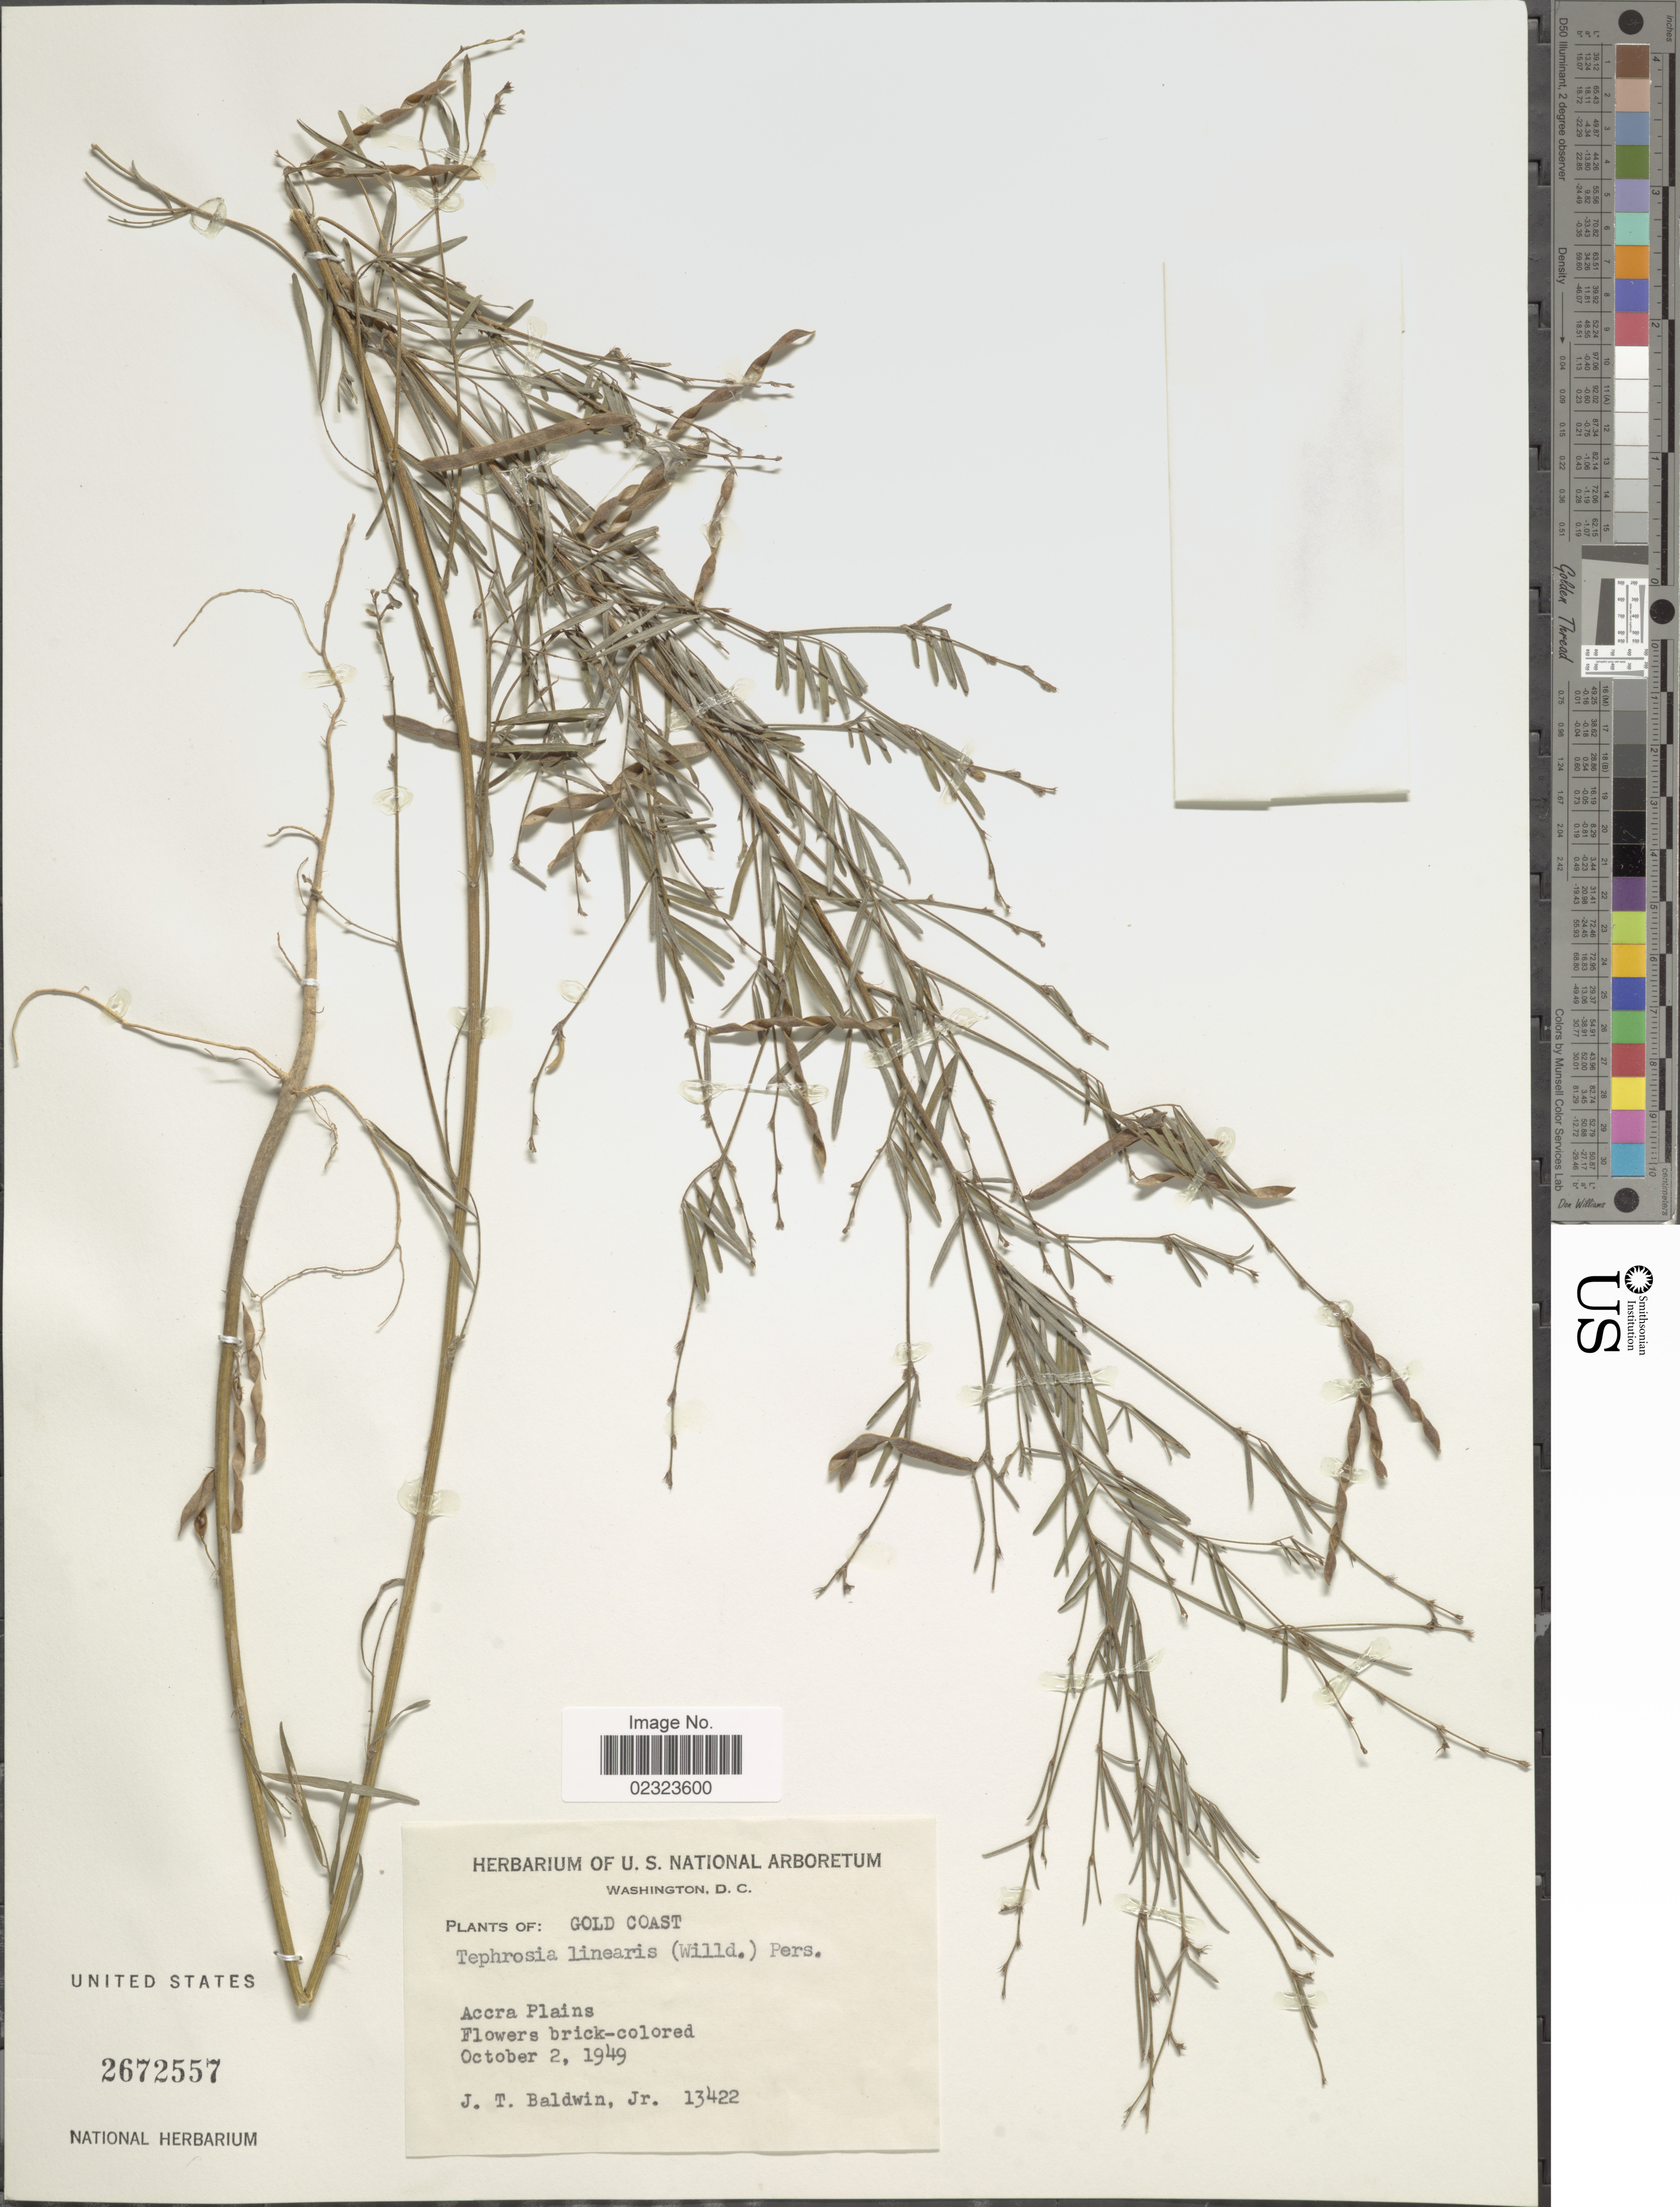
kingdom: Plantae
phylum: Tracheophyta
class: Magnoliopsida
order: Fabales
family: Fabaceae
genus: Tephrosia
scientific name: Tephrosia linearis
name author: (Willd.) Pers.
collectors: J. T. Baldwin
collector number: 13422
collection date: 1949-10-02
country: Ghana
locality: Accra Plains, Gold Coast.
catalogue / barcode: US 2672557